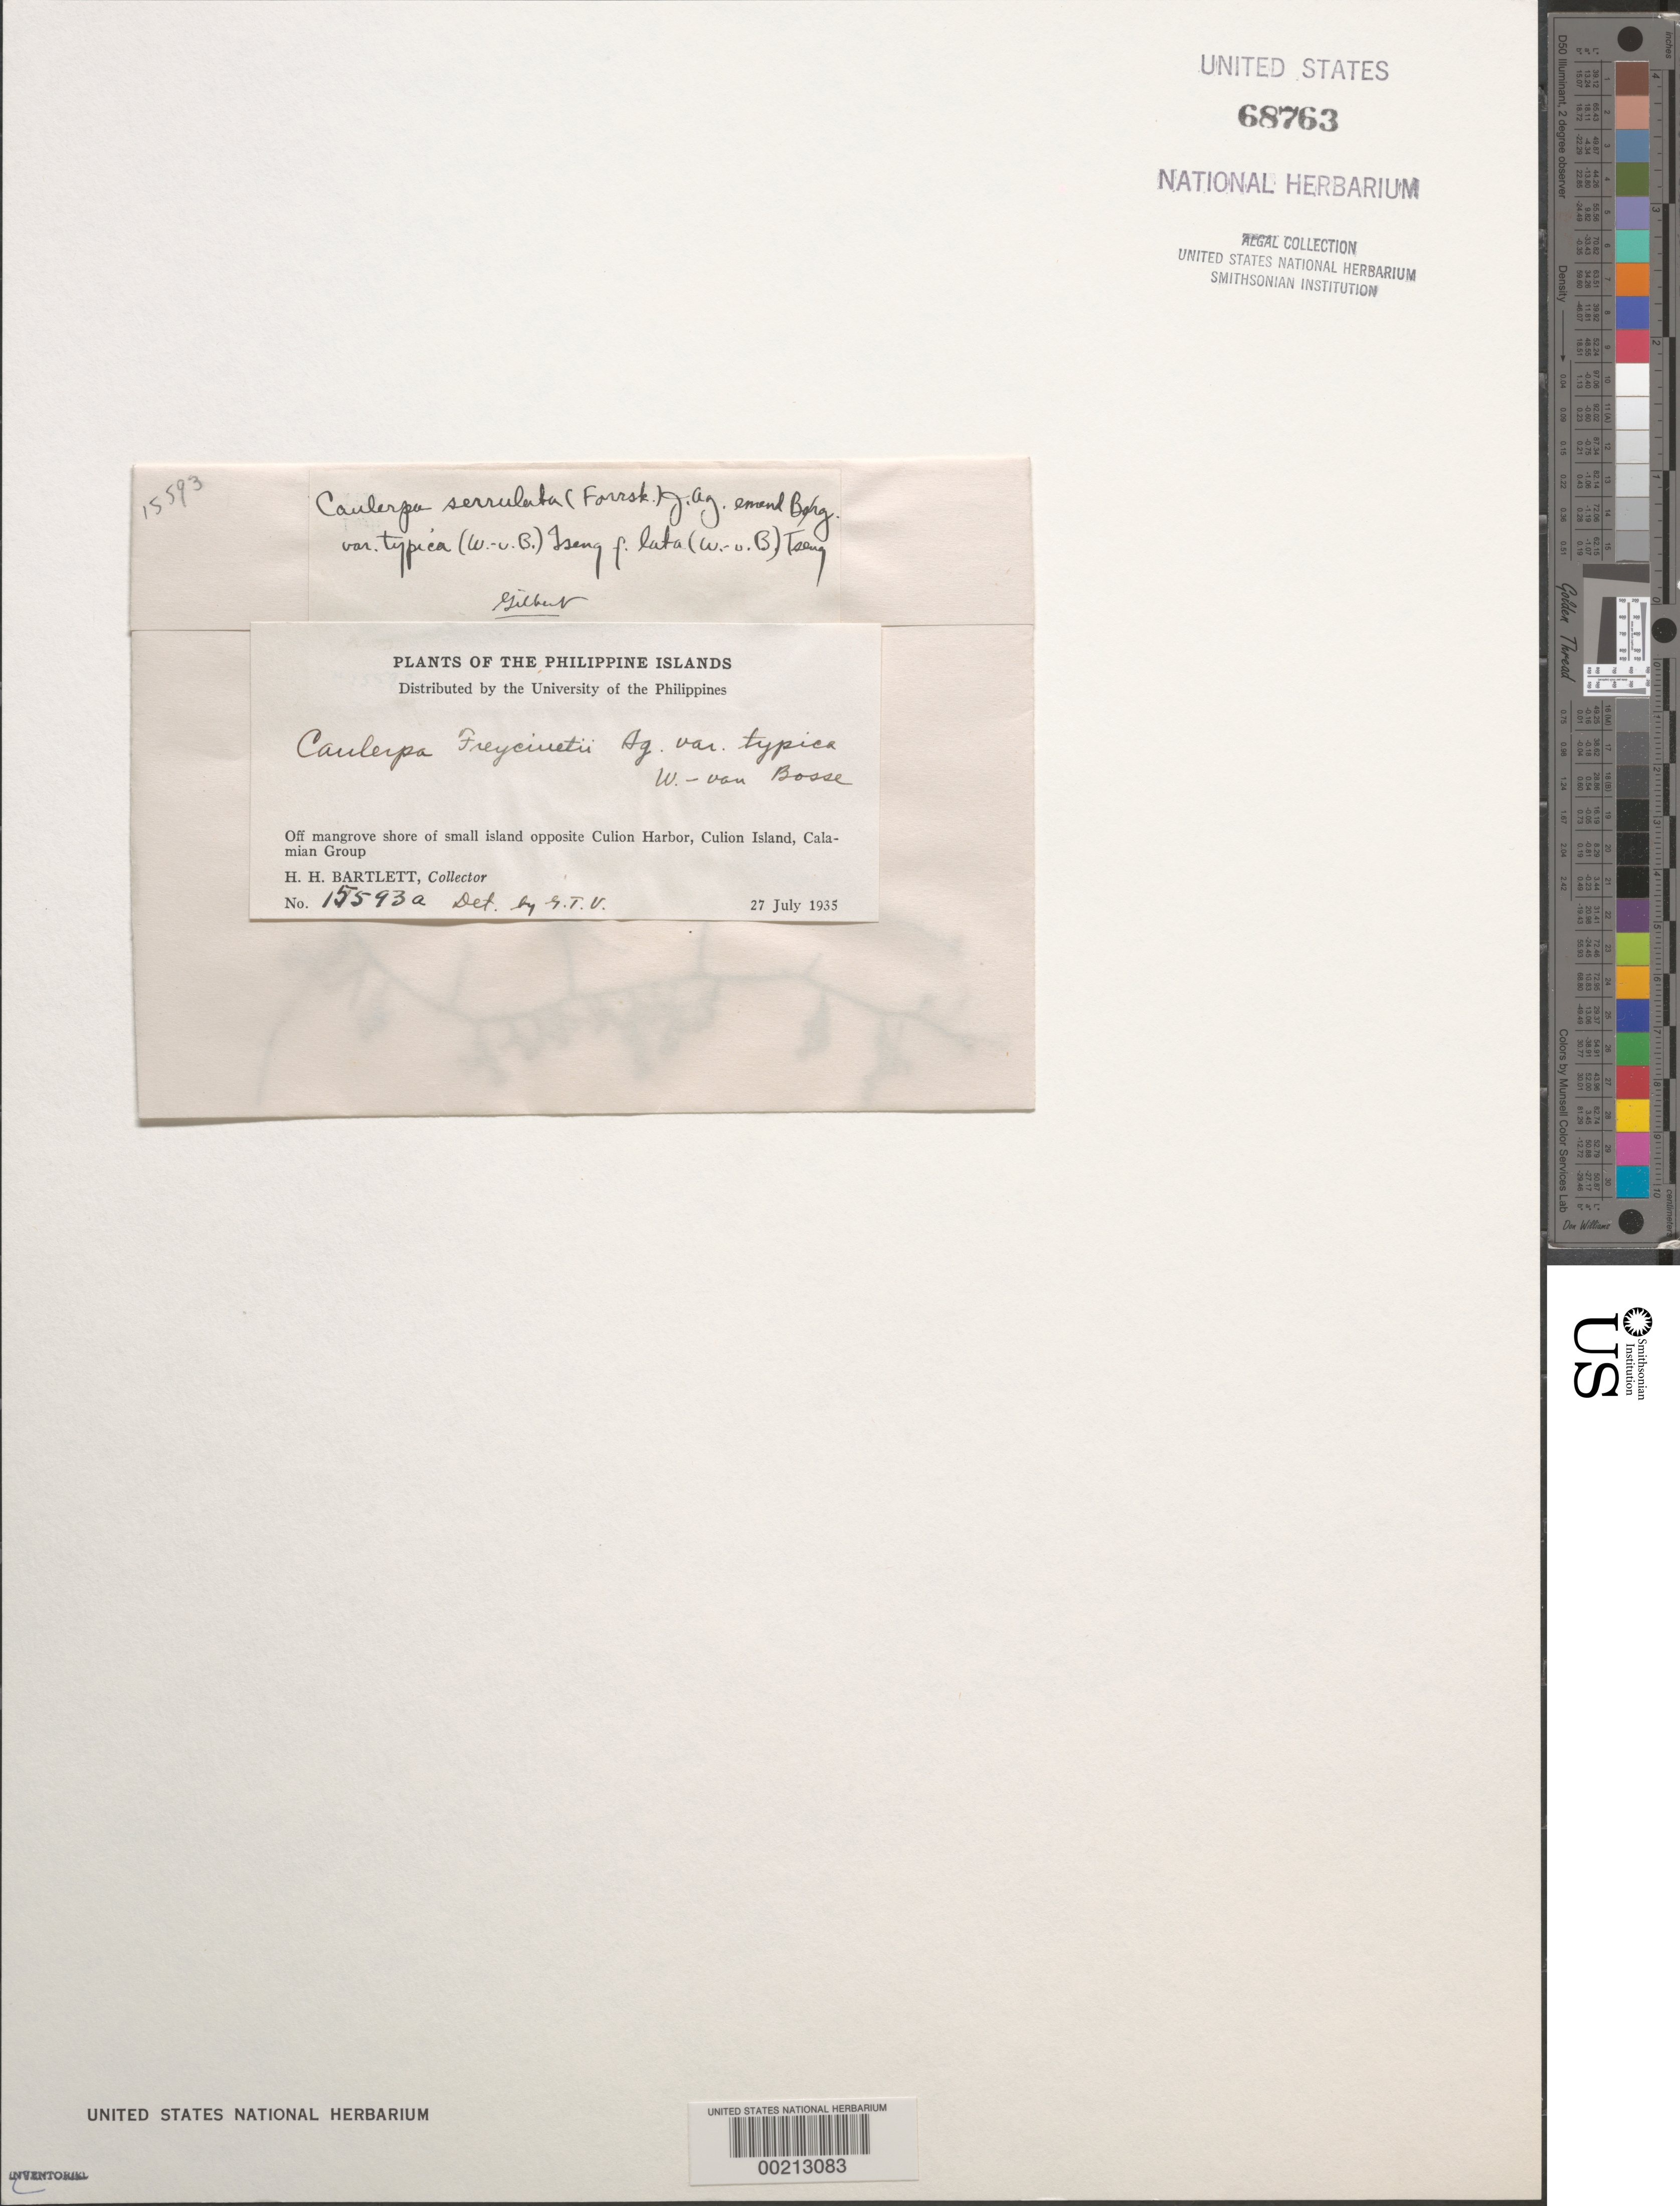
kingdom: Plantae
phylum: Chlorophyta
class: Ulvophyceae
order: Bryopsidales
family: Caulerpaceae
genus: Caulerpa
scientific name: Caulerpa serrulata var. typica forma lata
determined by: Velasquez, G. T.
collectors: H. H. Bartlett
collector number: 15593a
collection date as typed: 27 Jul 1935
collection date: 1935-07-27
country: Philippines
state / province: Mimaropa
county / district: Palawan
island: Culion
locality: Opposite Culion Harbor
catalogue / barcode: US 68763